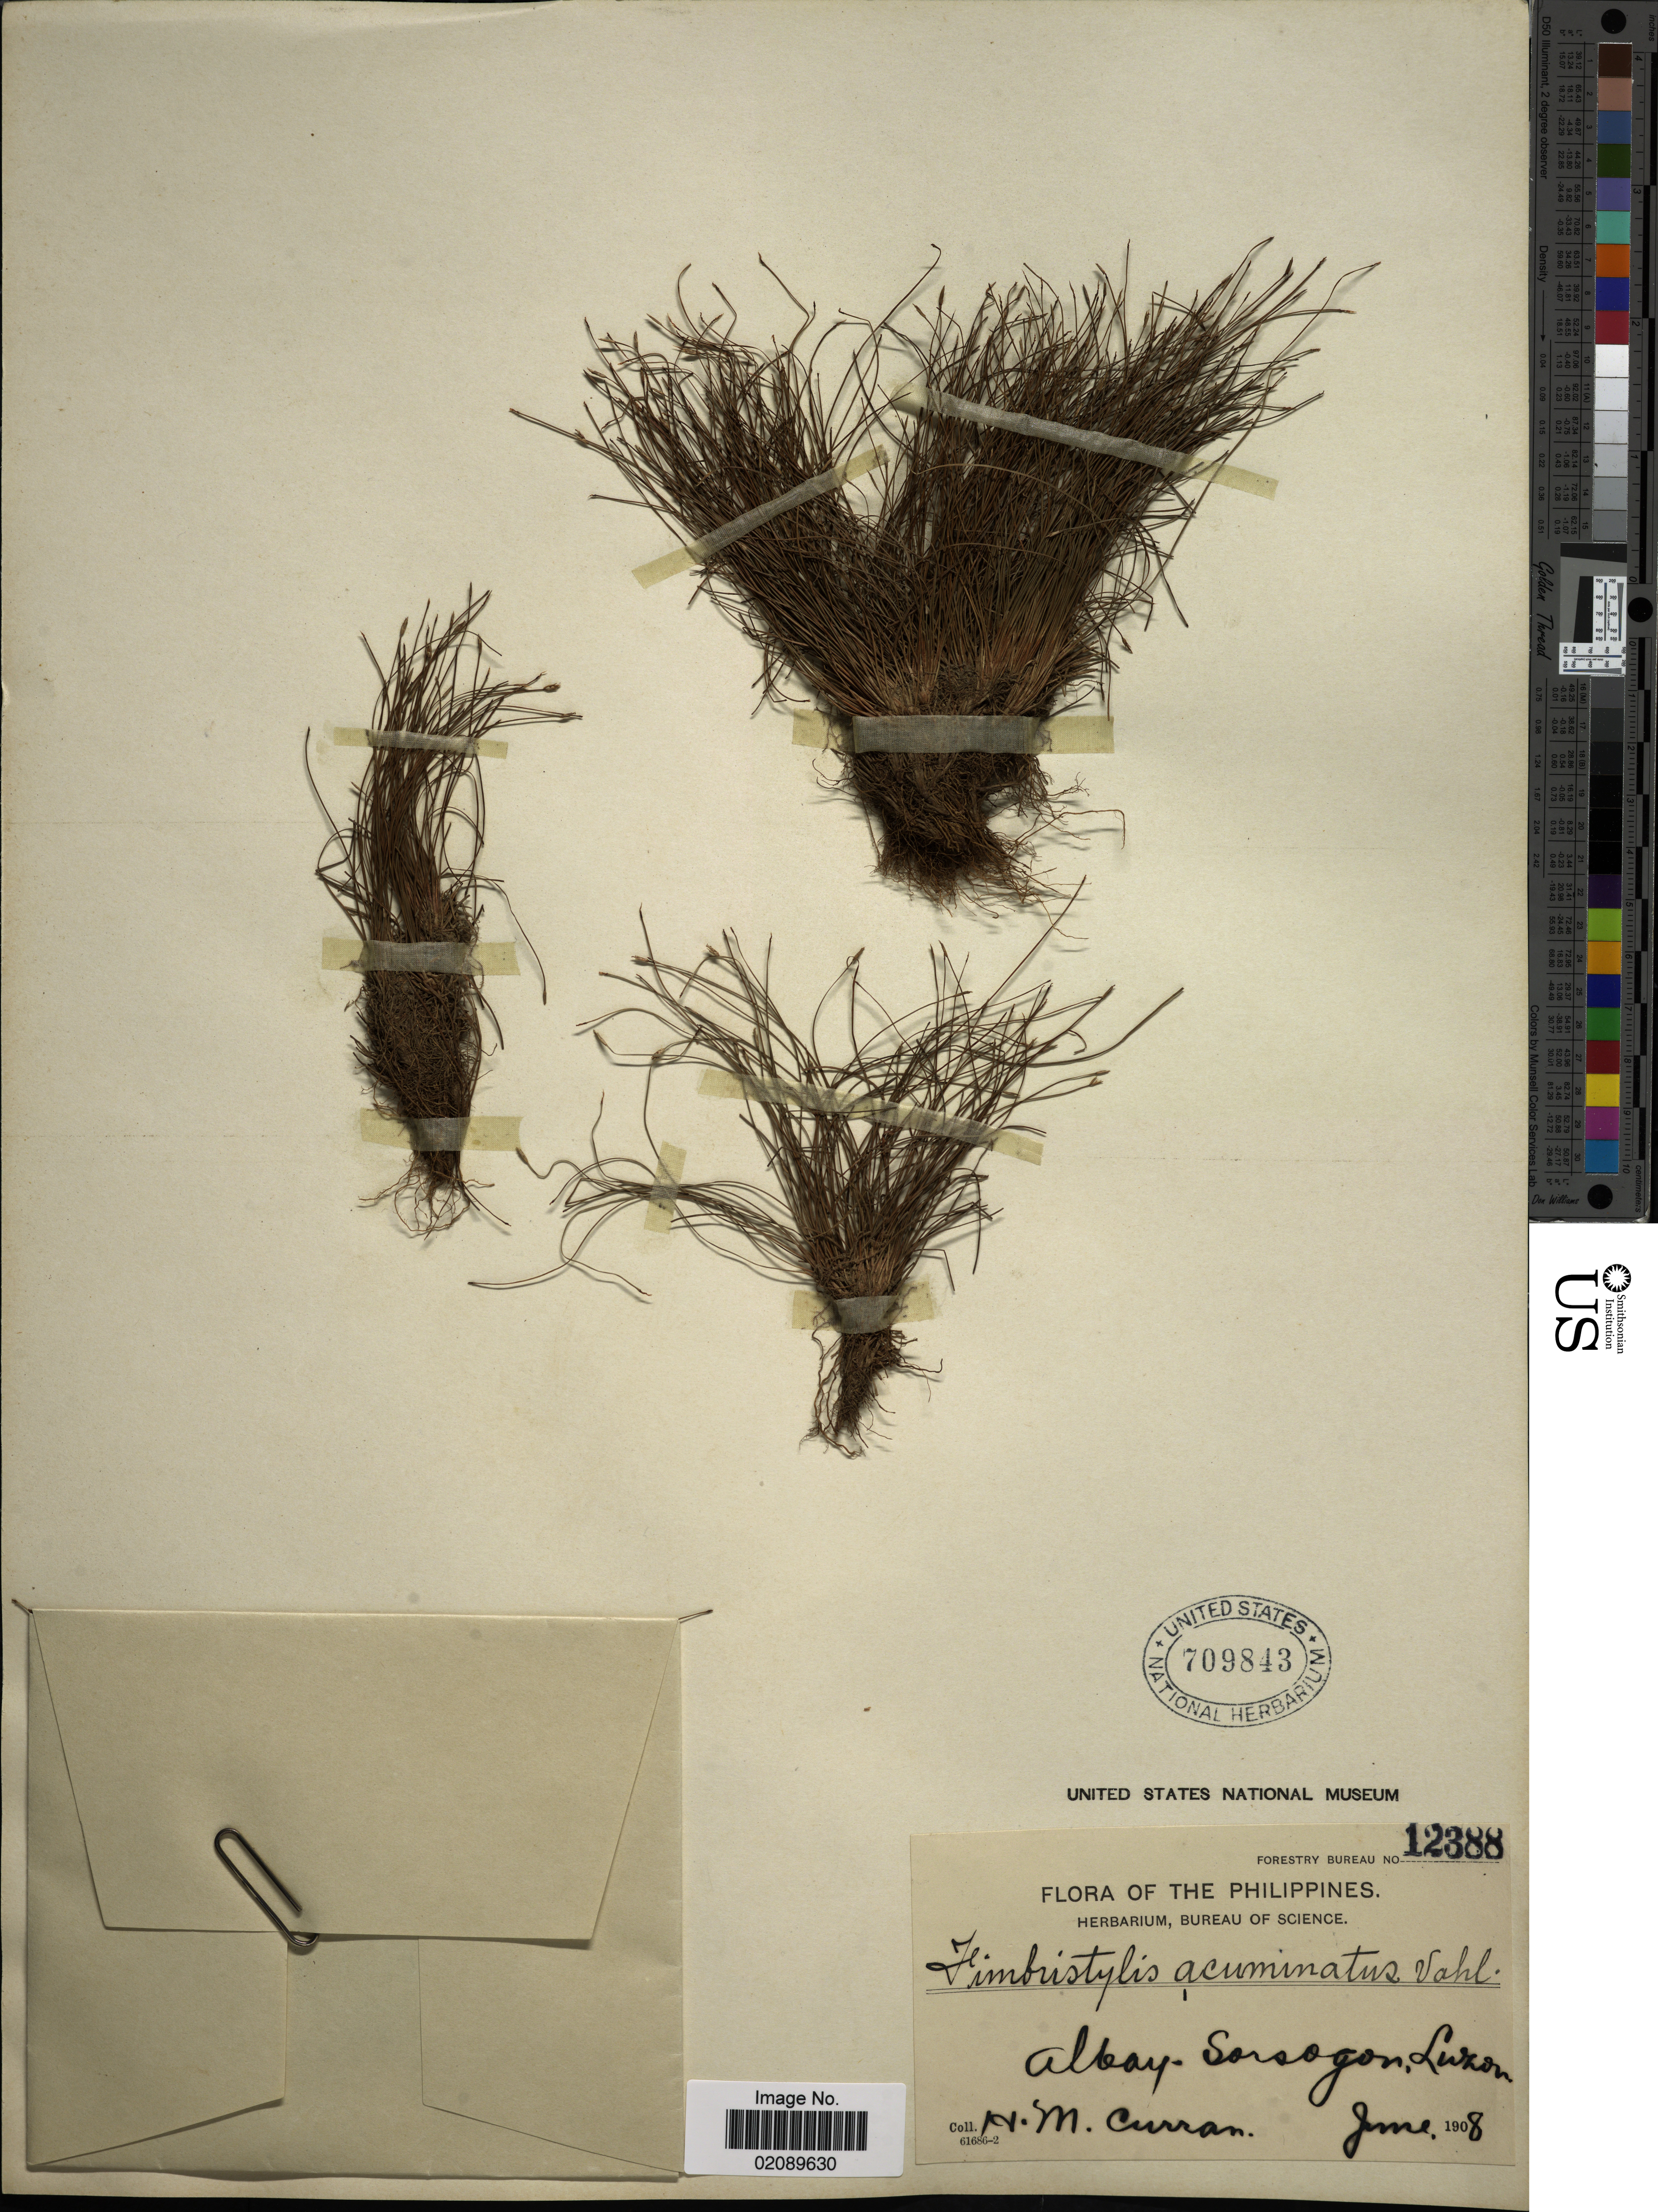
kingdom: Plantae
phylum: Tracheophyta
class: Liliopsida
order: Poales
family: Cyperaceae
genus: Fimbristylis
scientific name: Fimbristylis acicularis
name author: R. Br.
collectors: H. M. Curran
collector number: Forestry Bureau 12388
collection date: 1908-06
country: Philippines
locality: Albay, Sorsogon, Luzon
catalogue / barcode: US 709843